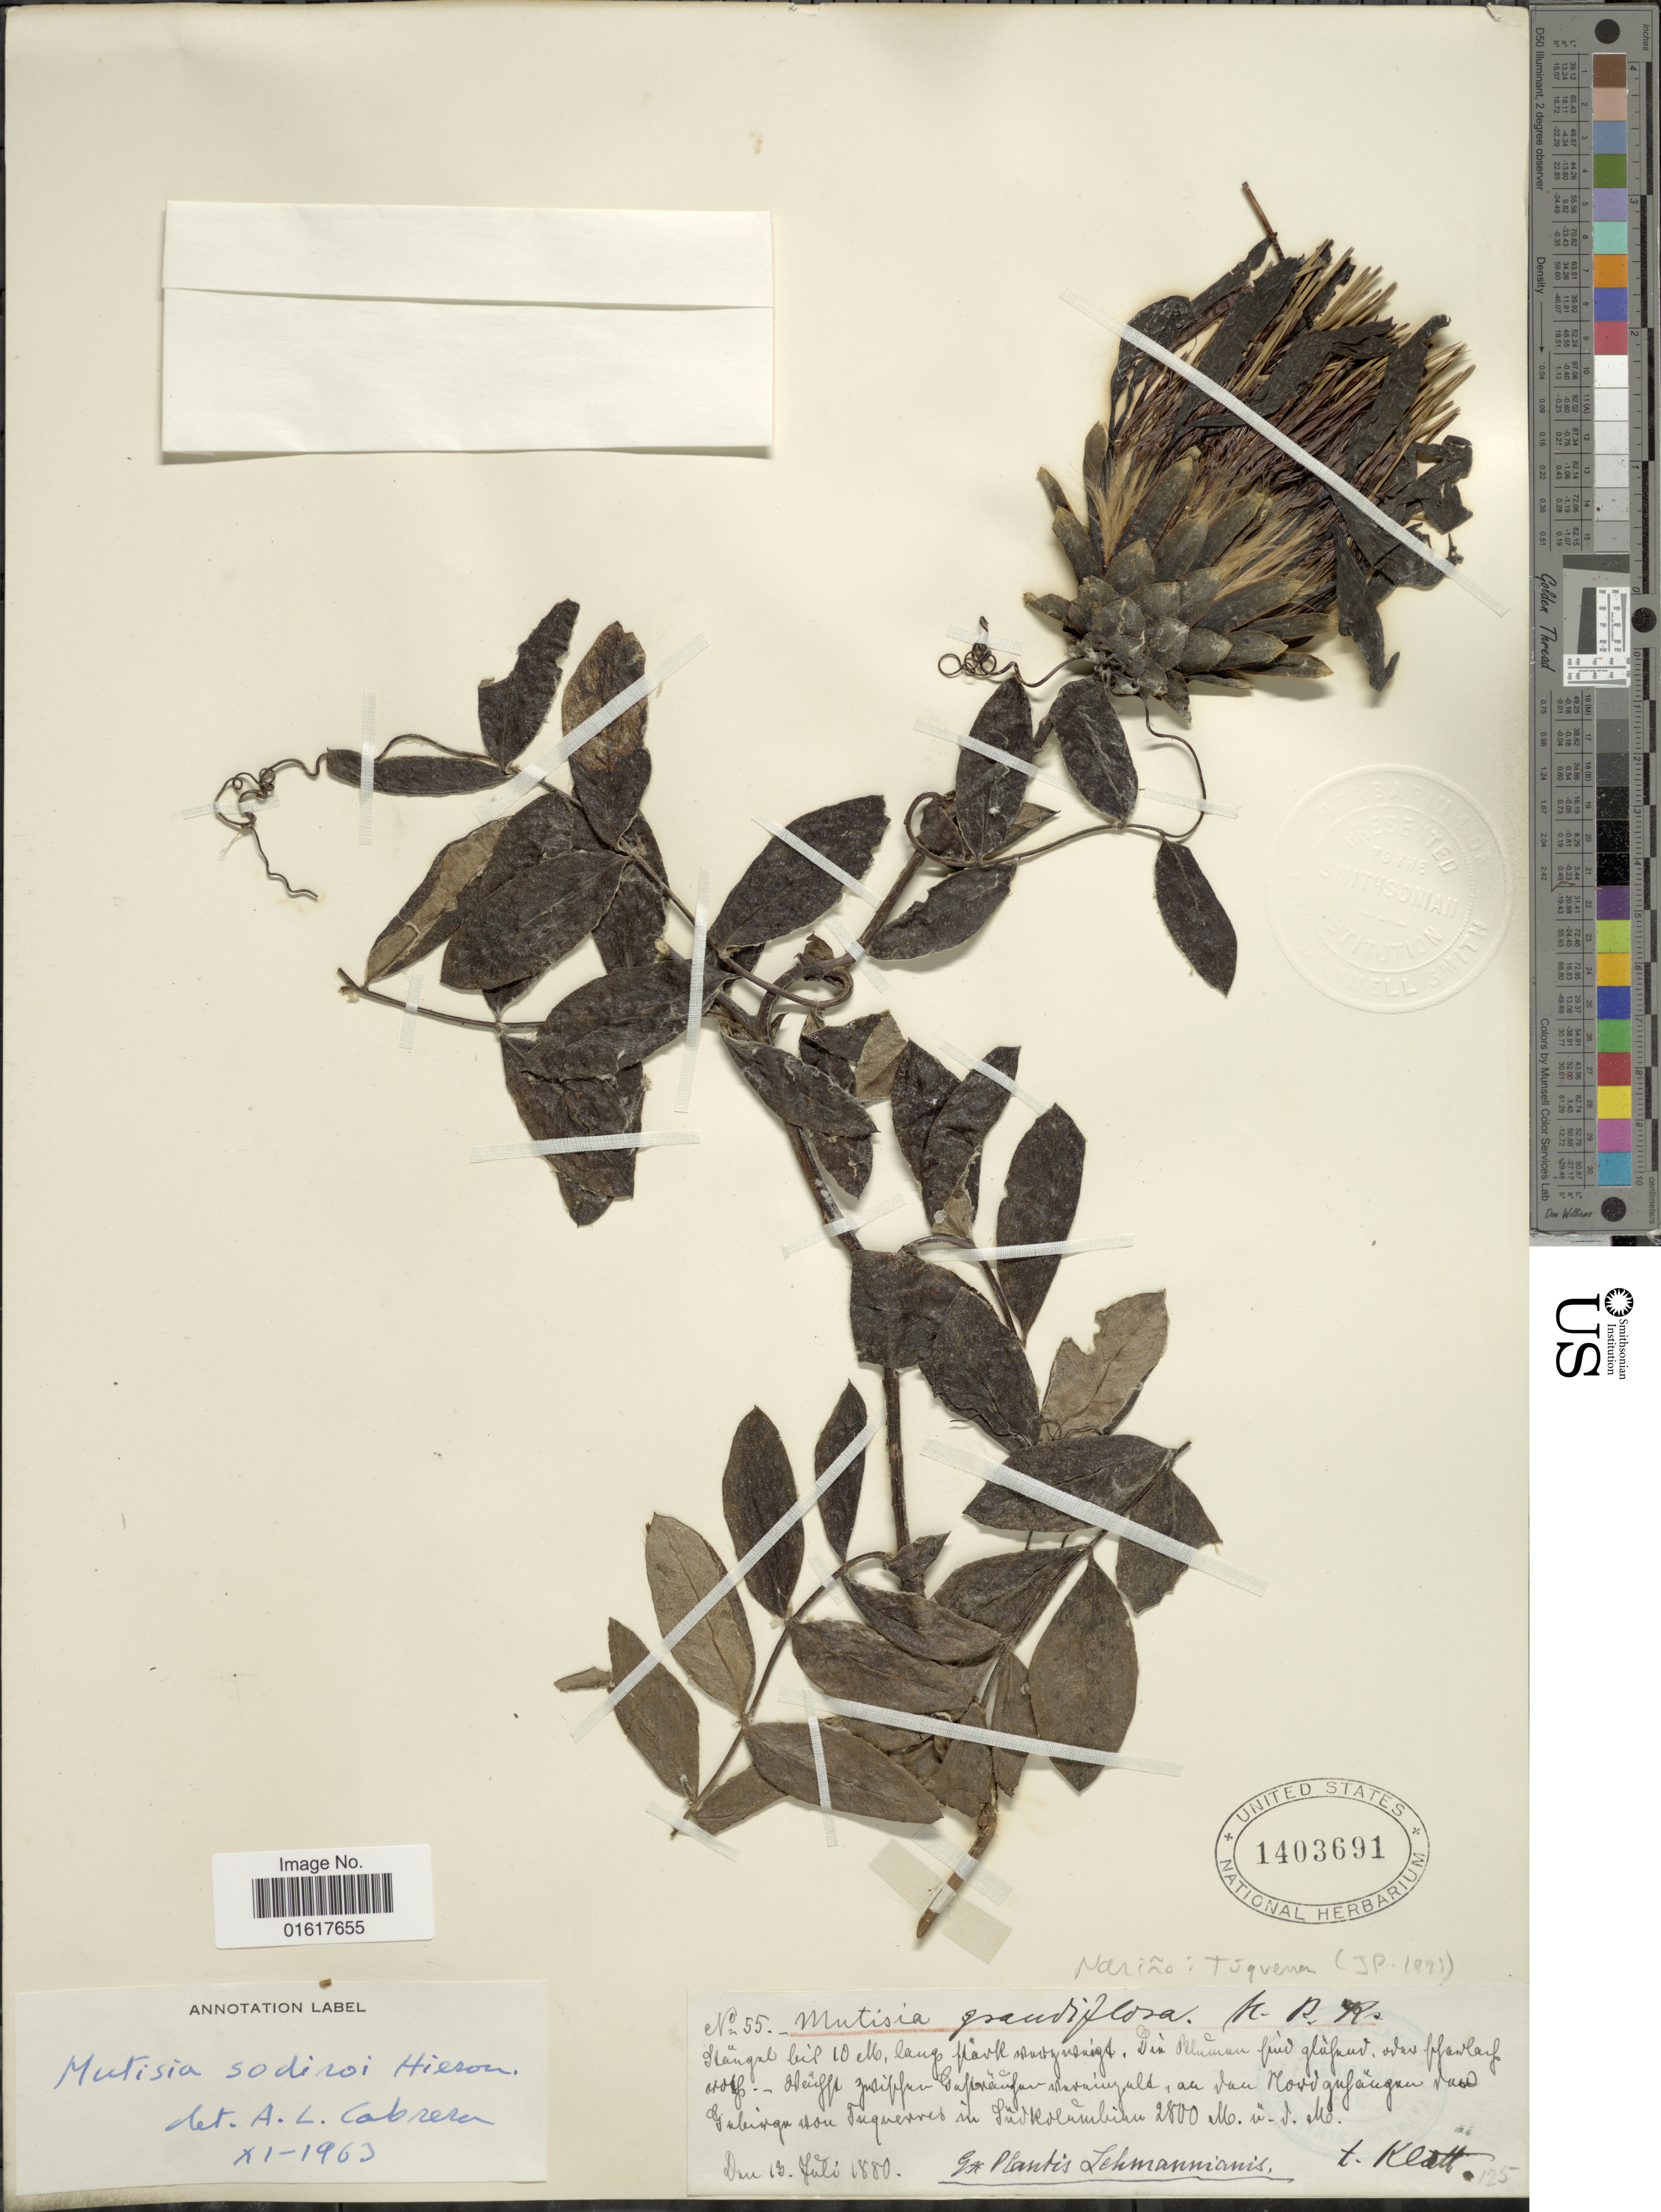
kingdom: Plantae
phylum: Tracheophyta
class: Magnoliopsida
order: Asterales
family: Asteraceae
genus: Mutisia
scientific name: Mutisia sodiroi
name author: Hieron.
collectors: -. Lehmann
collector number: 55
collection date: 1880-07-13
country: Colombia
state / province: Nariño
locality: Túquena. Heufft zwischen Gufreaufuv muvuiuguld, au vau Nord gufaugun van Gebirgen von Tuquerres in Sudcolumbien [interpreted]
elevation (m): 2800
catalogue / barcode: US 1403691